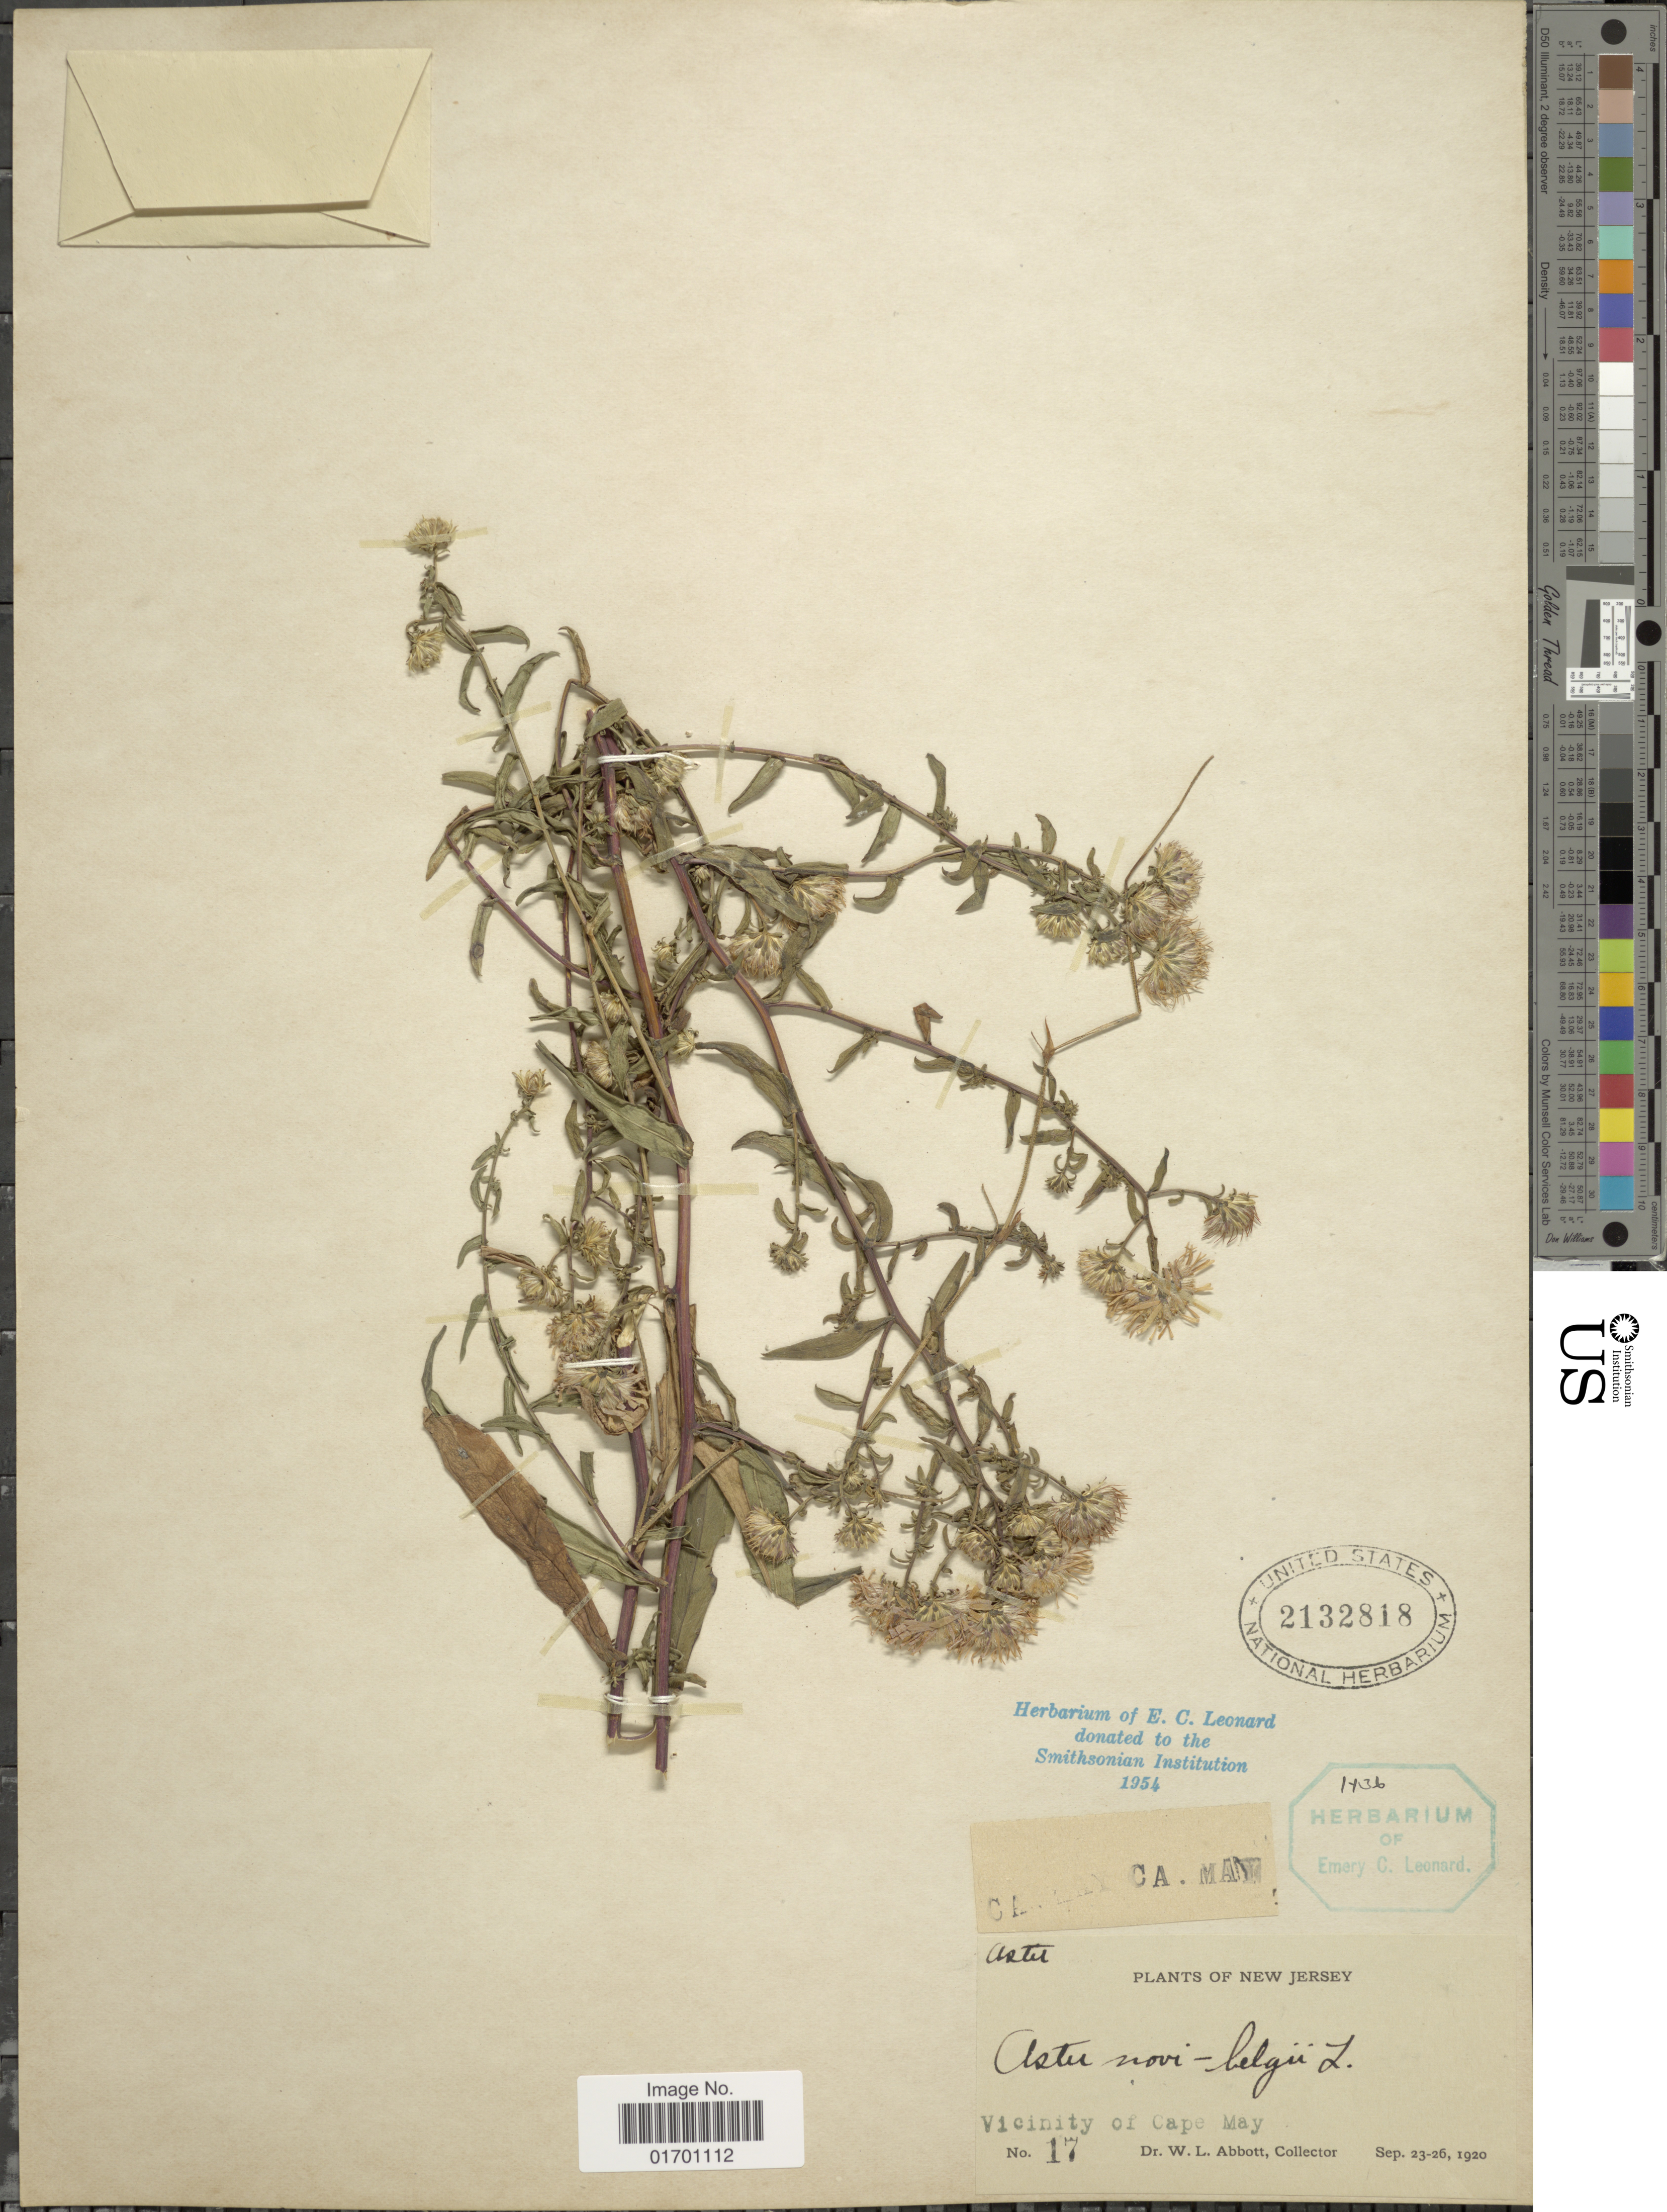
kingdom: Plantae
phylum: Tracheophyta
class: Magnoliopsida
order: Asterales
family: Asteraceae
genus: Symphyotrichum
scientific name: Symphyotrichum novi-belgii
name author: (L.) G.L. Nesom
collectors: W. L. Abbott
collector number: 17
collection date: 1920-09-23/1920-09-26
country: United States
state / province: New Jersey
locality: Vicinity of Cape May.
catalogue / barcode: US 2132818